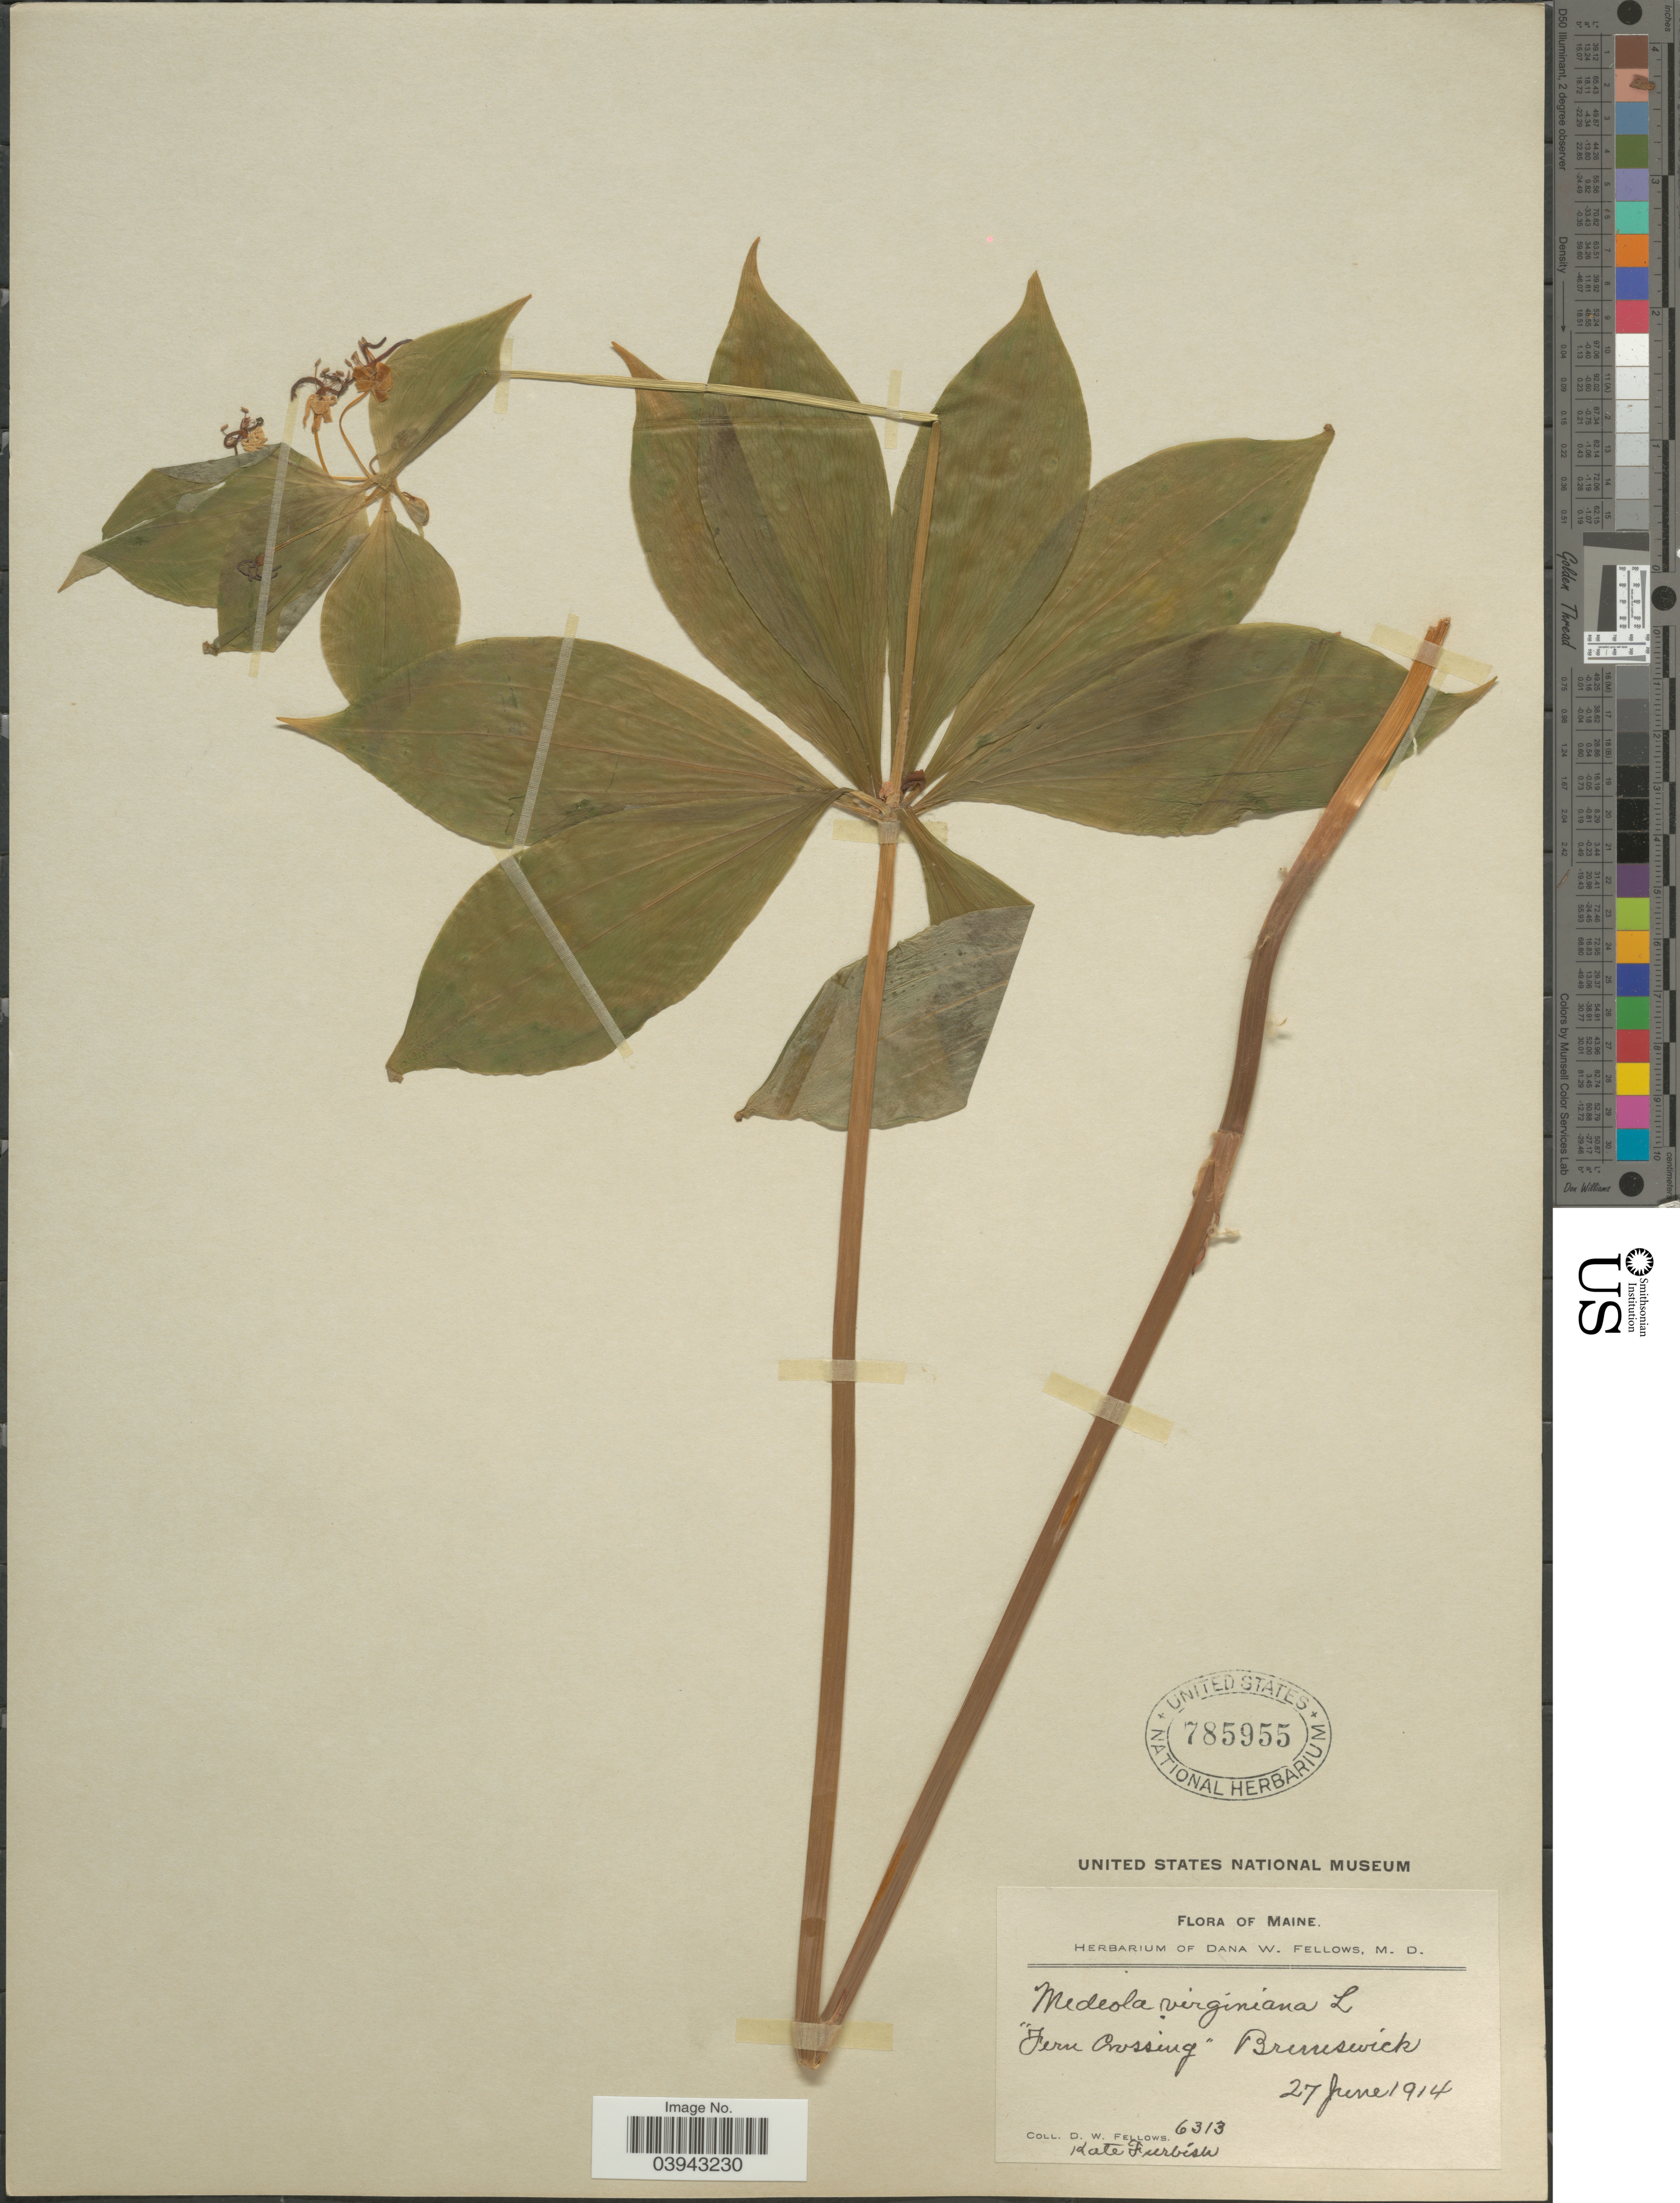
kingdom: Plantae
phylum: Tracheophyta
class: Liliopsida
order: Liliales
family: Liliaceae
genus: Medeola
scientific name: Medeola virginiana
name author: (L.) Desf.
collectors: D. W. Fellows & K. Furbish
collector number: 6313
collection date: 1914-06-27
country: United States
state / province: Maine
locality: Fern Crossing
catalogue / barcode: US 785955